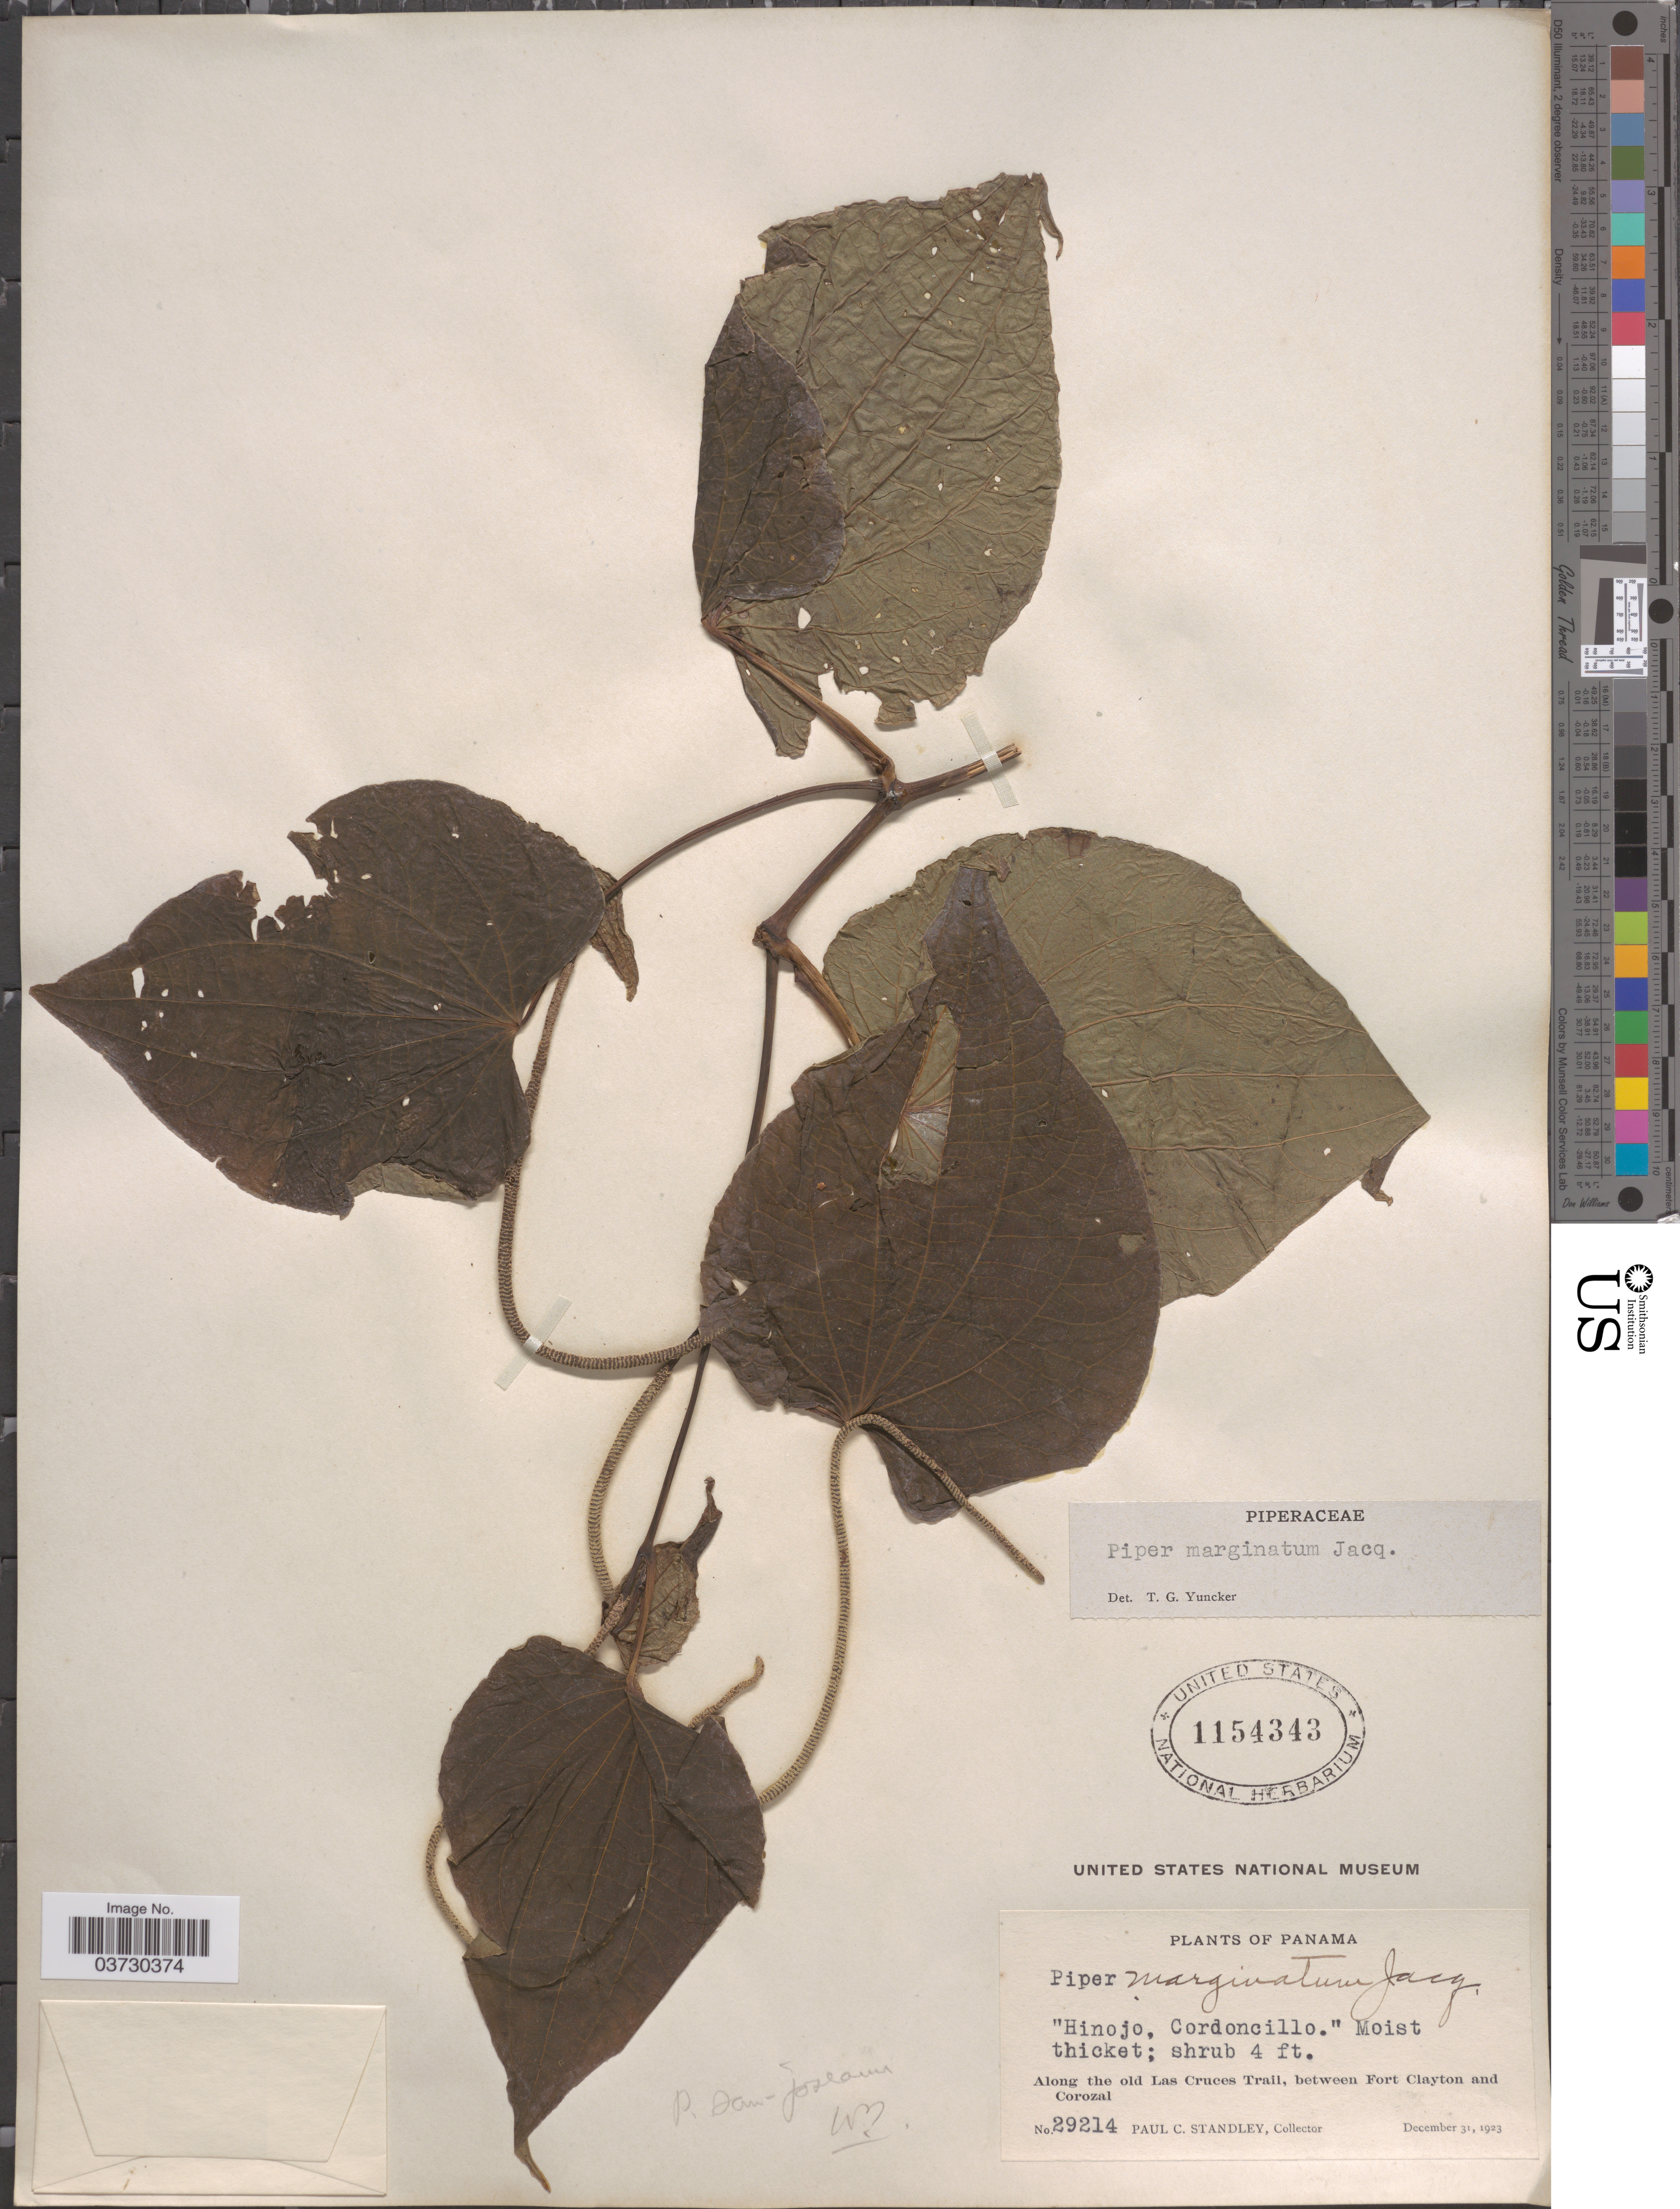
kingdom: Plantae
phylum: Tracheophyta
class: Magnoliopsida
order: Piperales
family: Piperaceae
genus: Piper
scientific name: Piper marginatum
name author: Jacq.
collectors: P. C. Standley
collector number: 29214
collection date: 1923-12-31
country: Panama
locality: Along the old Las Cruces Trail, between Fort Clayton and Corozal.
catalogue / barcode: US 1154343